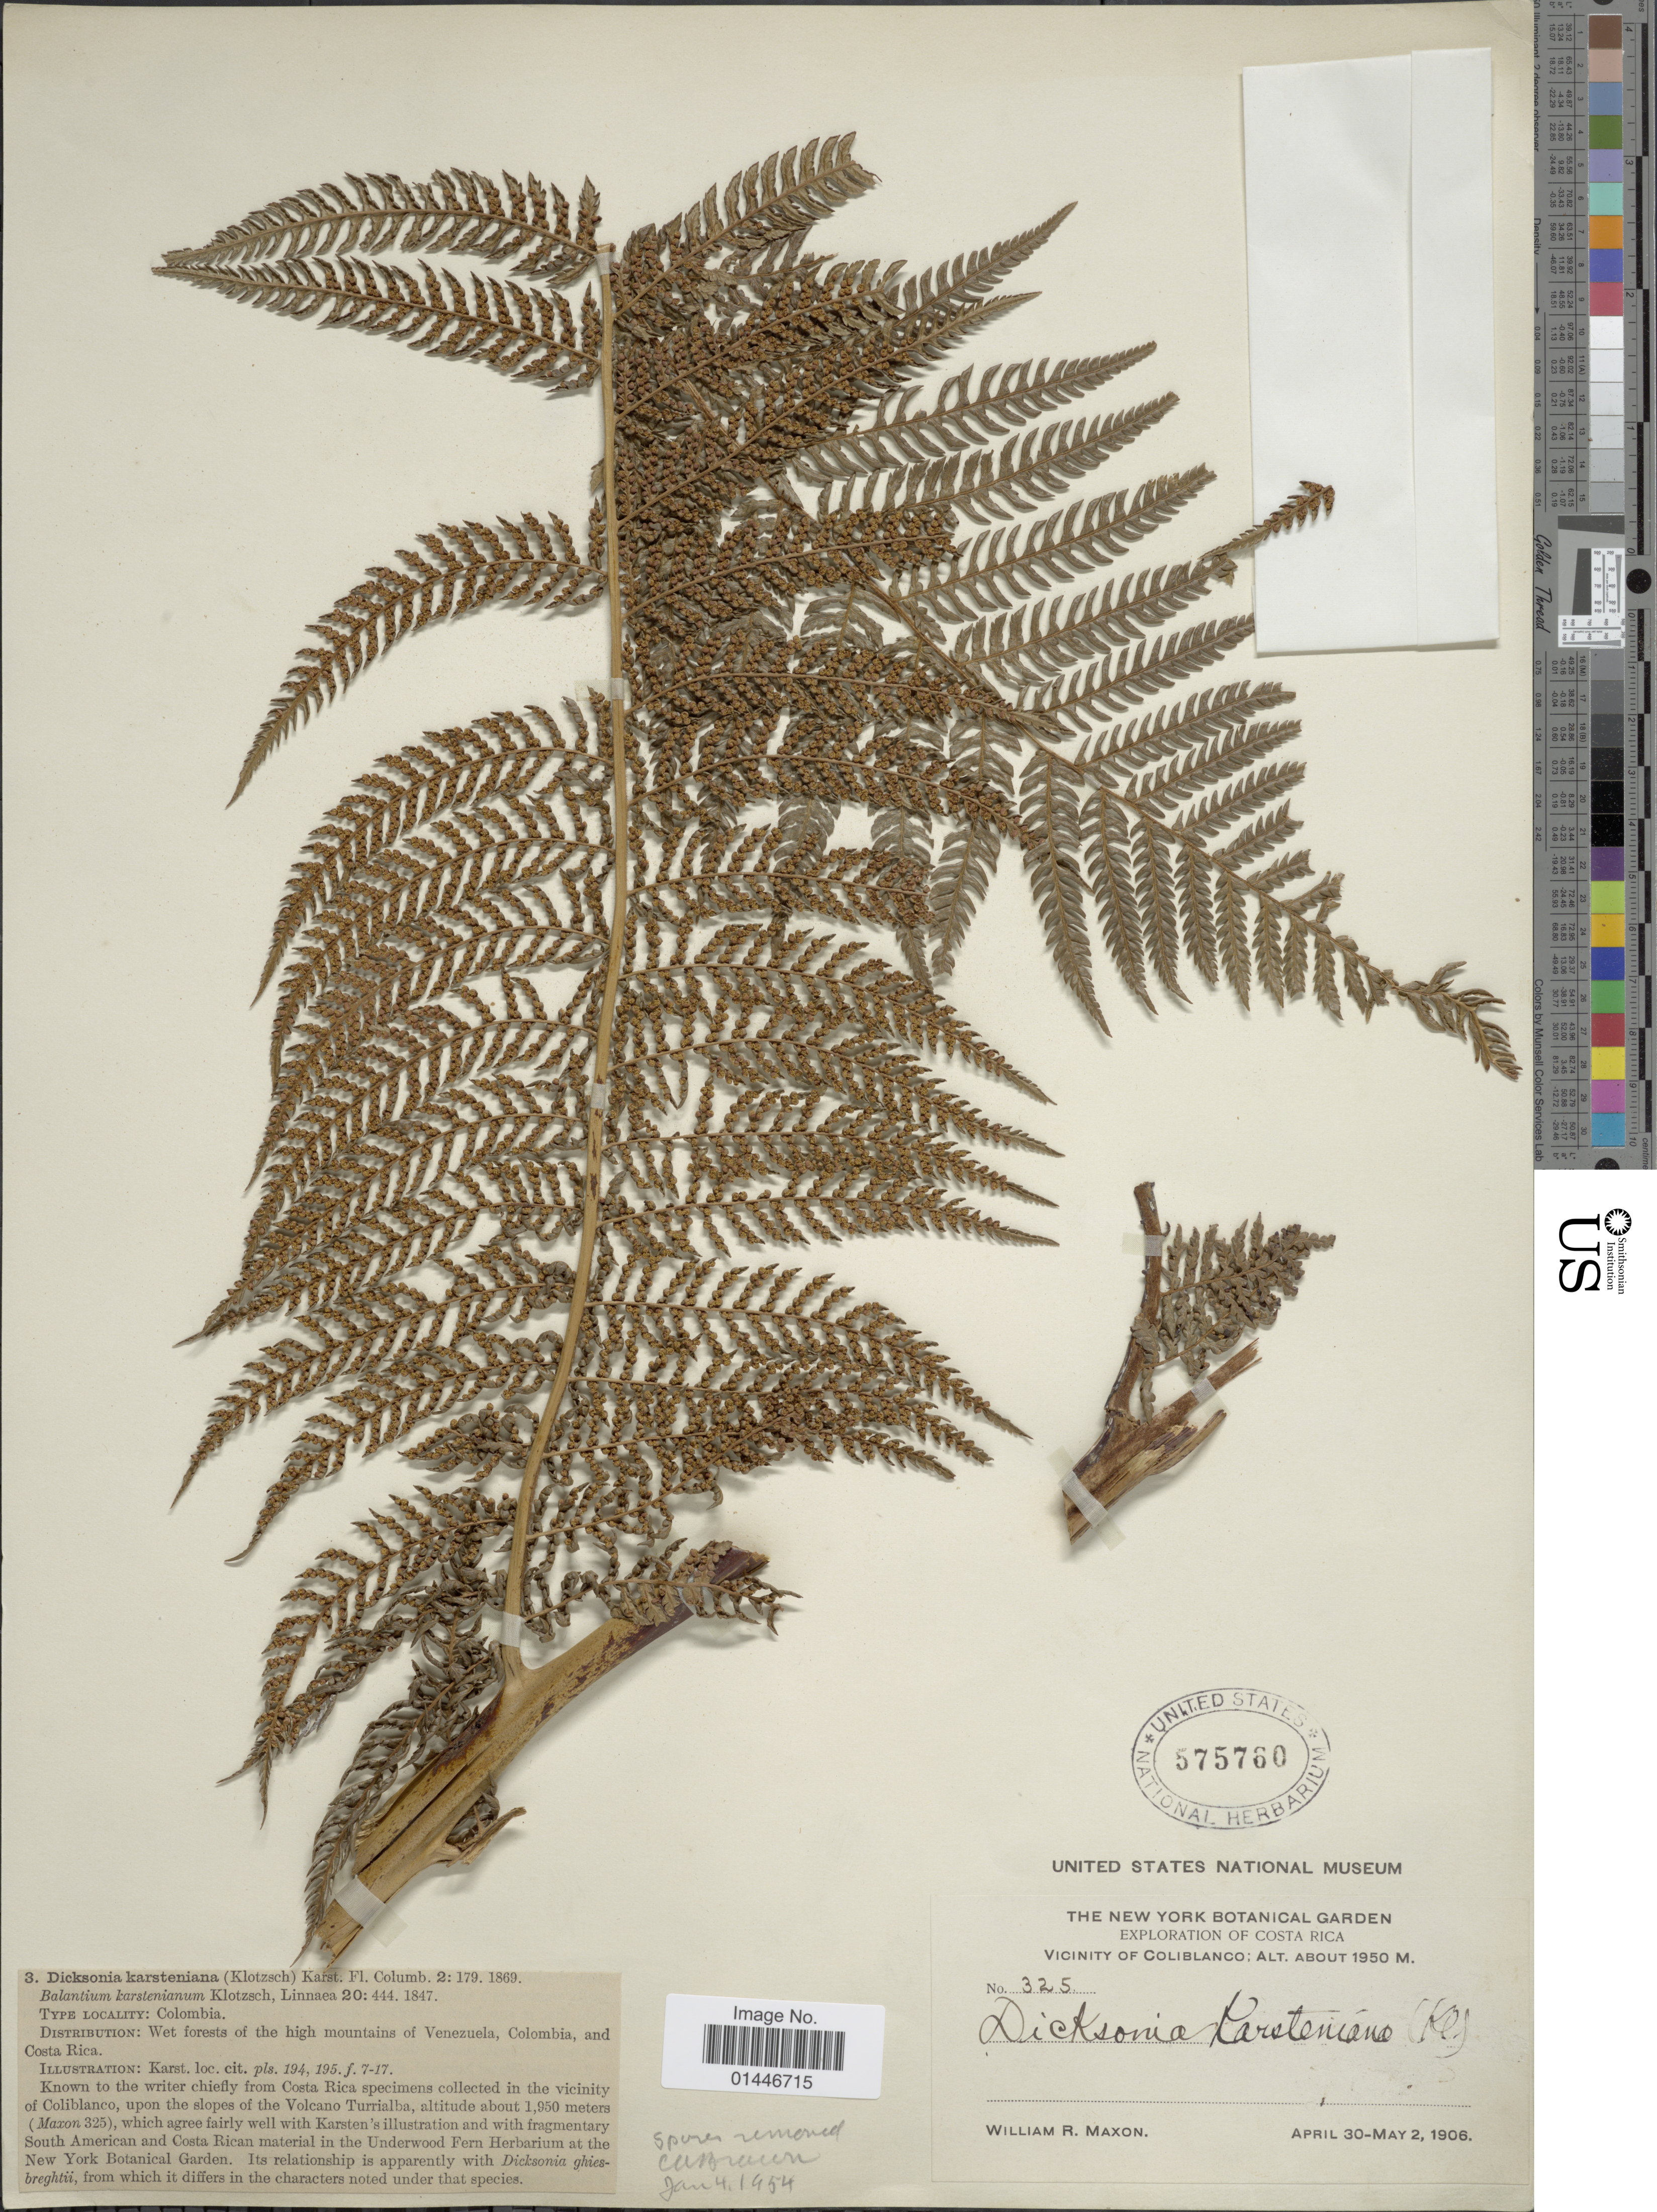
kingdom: Plantae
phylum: Tracheophyta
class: Polypodiopsida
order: Cyatheales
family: Dicksoniaceae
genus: Dicksonia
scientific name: Dicksonia karsteniana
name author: Klotzsch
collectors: W. R. Maxon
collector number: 325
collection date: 1906-04-30/1906-05-02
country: Costa Rica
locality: Vicinity of Coliblanco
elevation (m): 1950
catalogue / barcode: US 575760